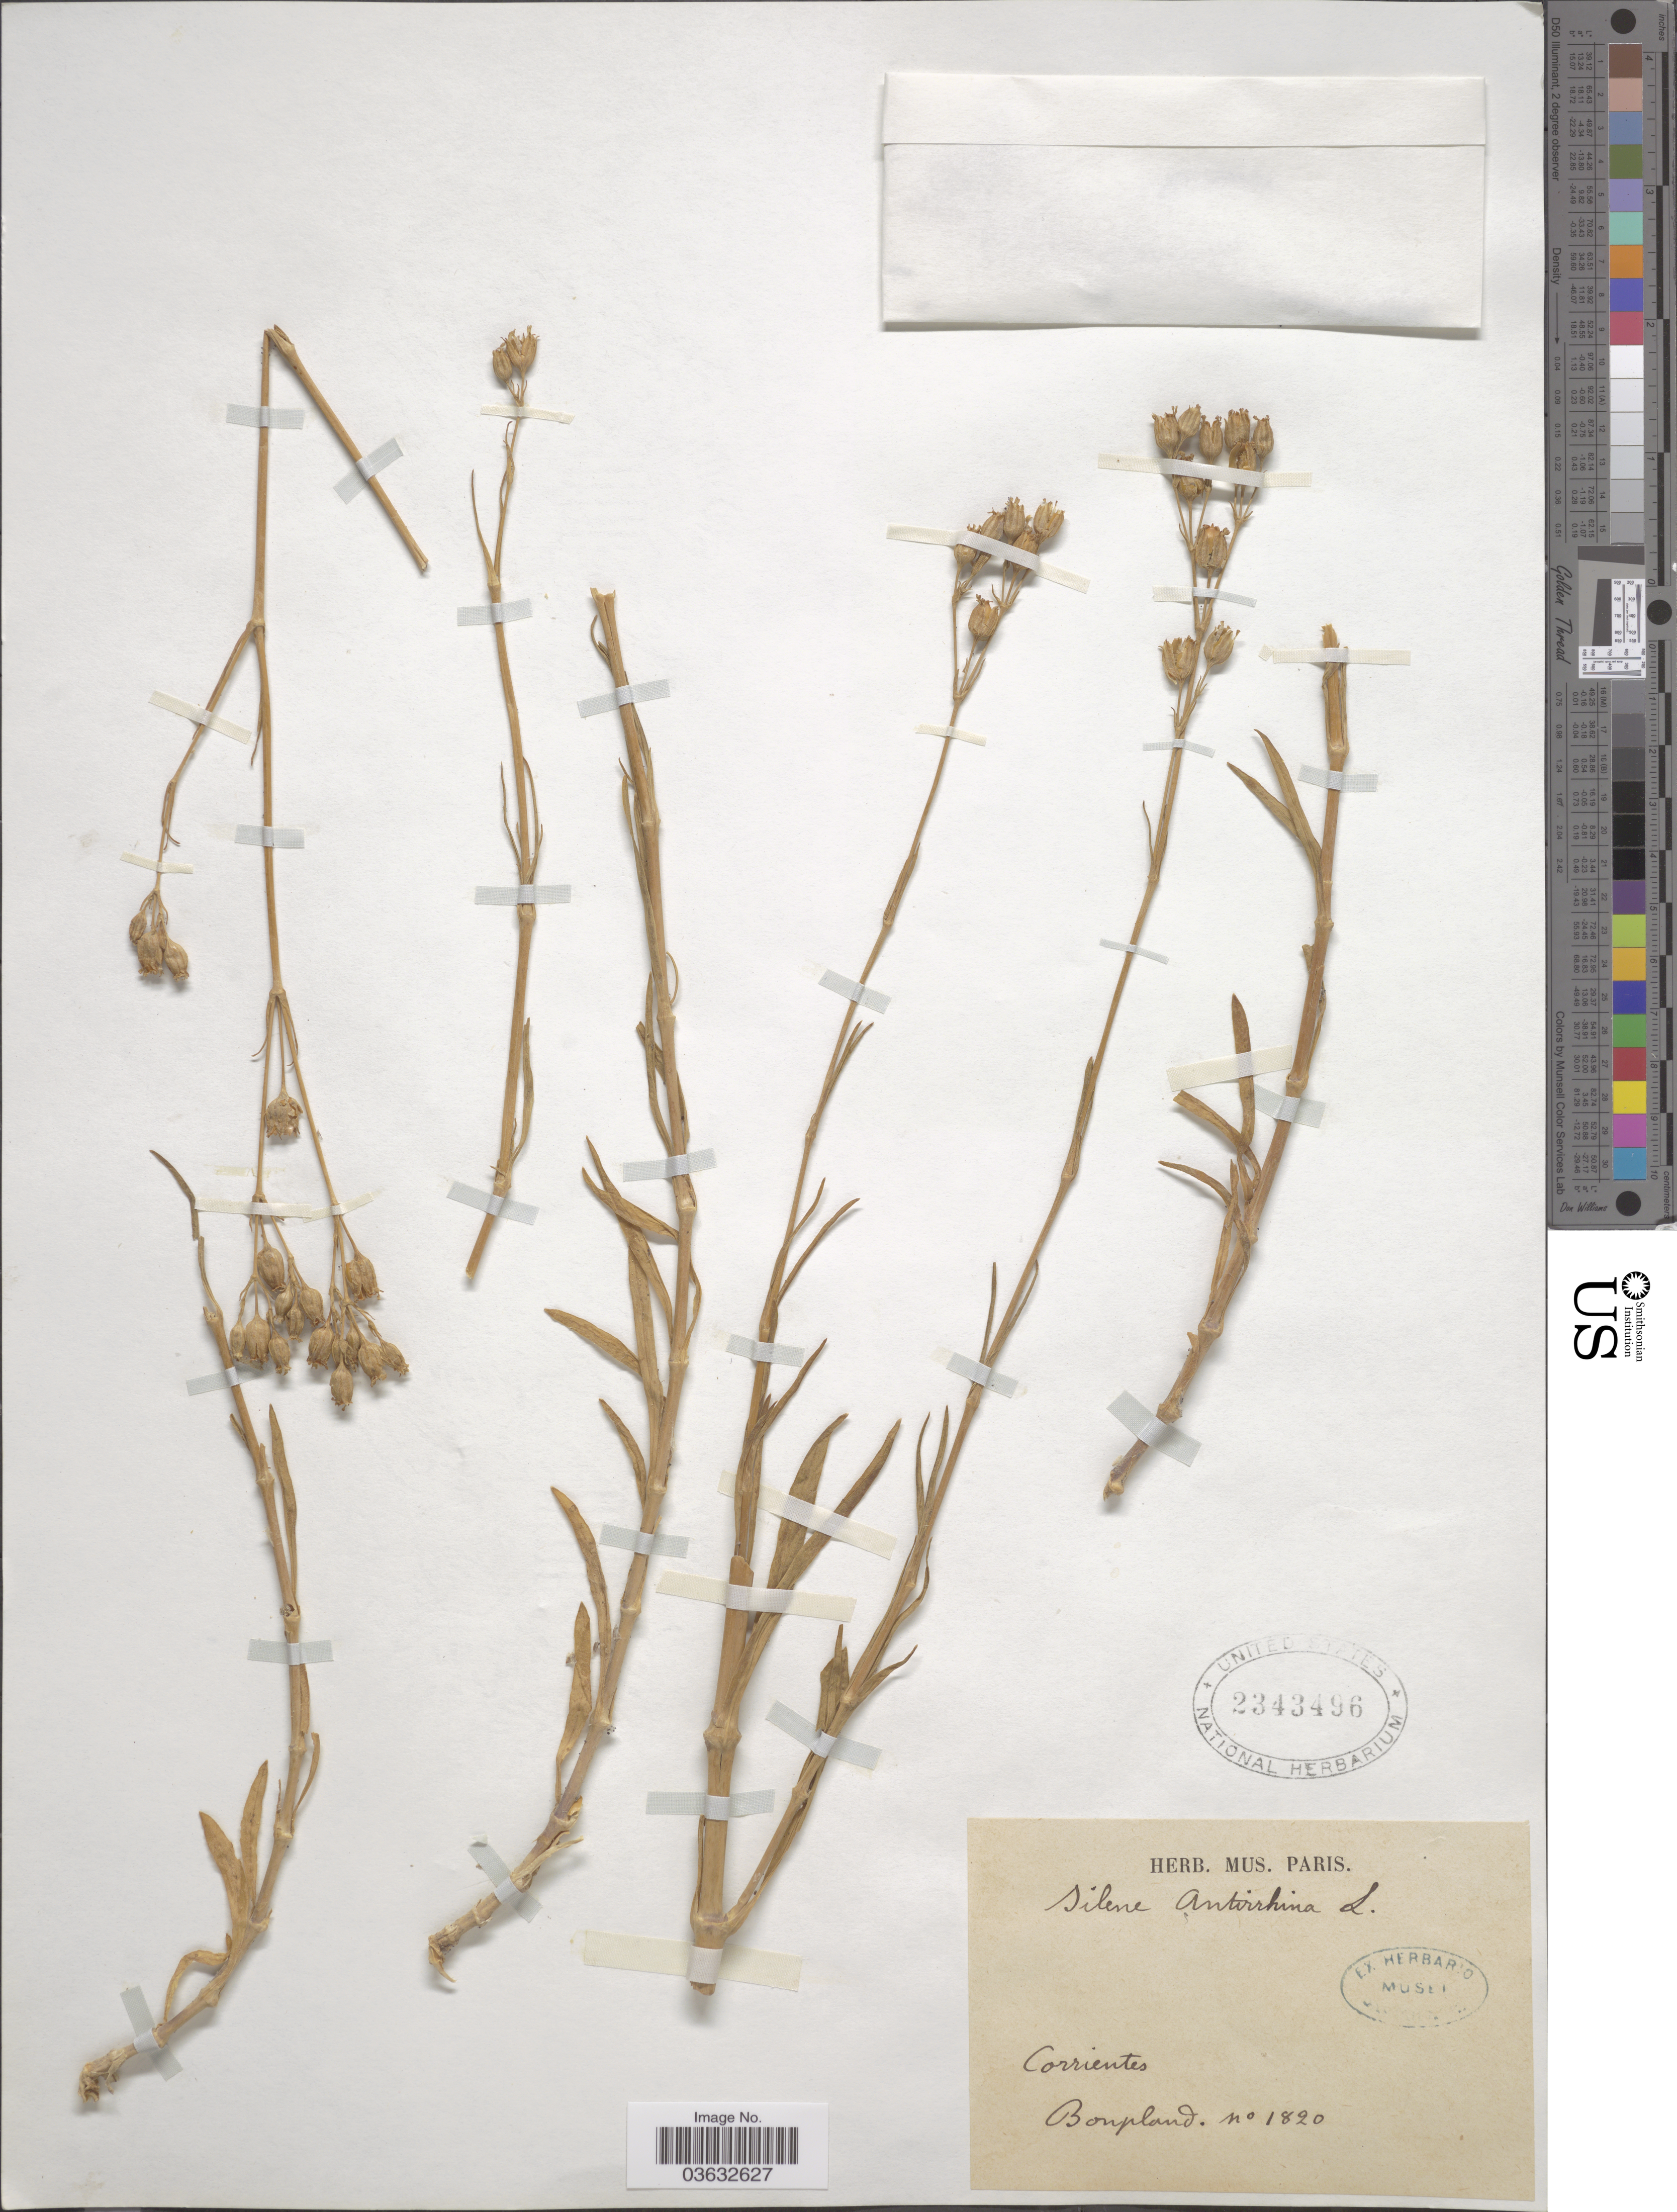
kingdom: Plantae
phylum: Tracheophyta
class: Magnoliopsida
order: Caryophyllales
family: Caryophyllaceae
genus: Silene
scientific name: Silene antirrhina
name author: L.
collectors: A. J. A. Bonpland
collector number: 1820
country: Argentina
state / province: Corrientes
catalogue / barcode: US 2343496